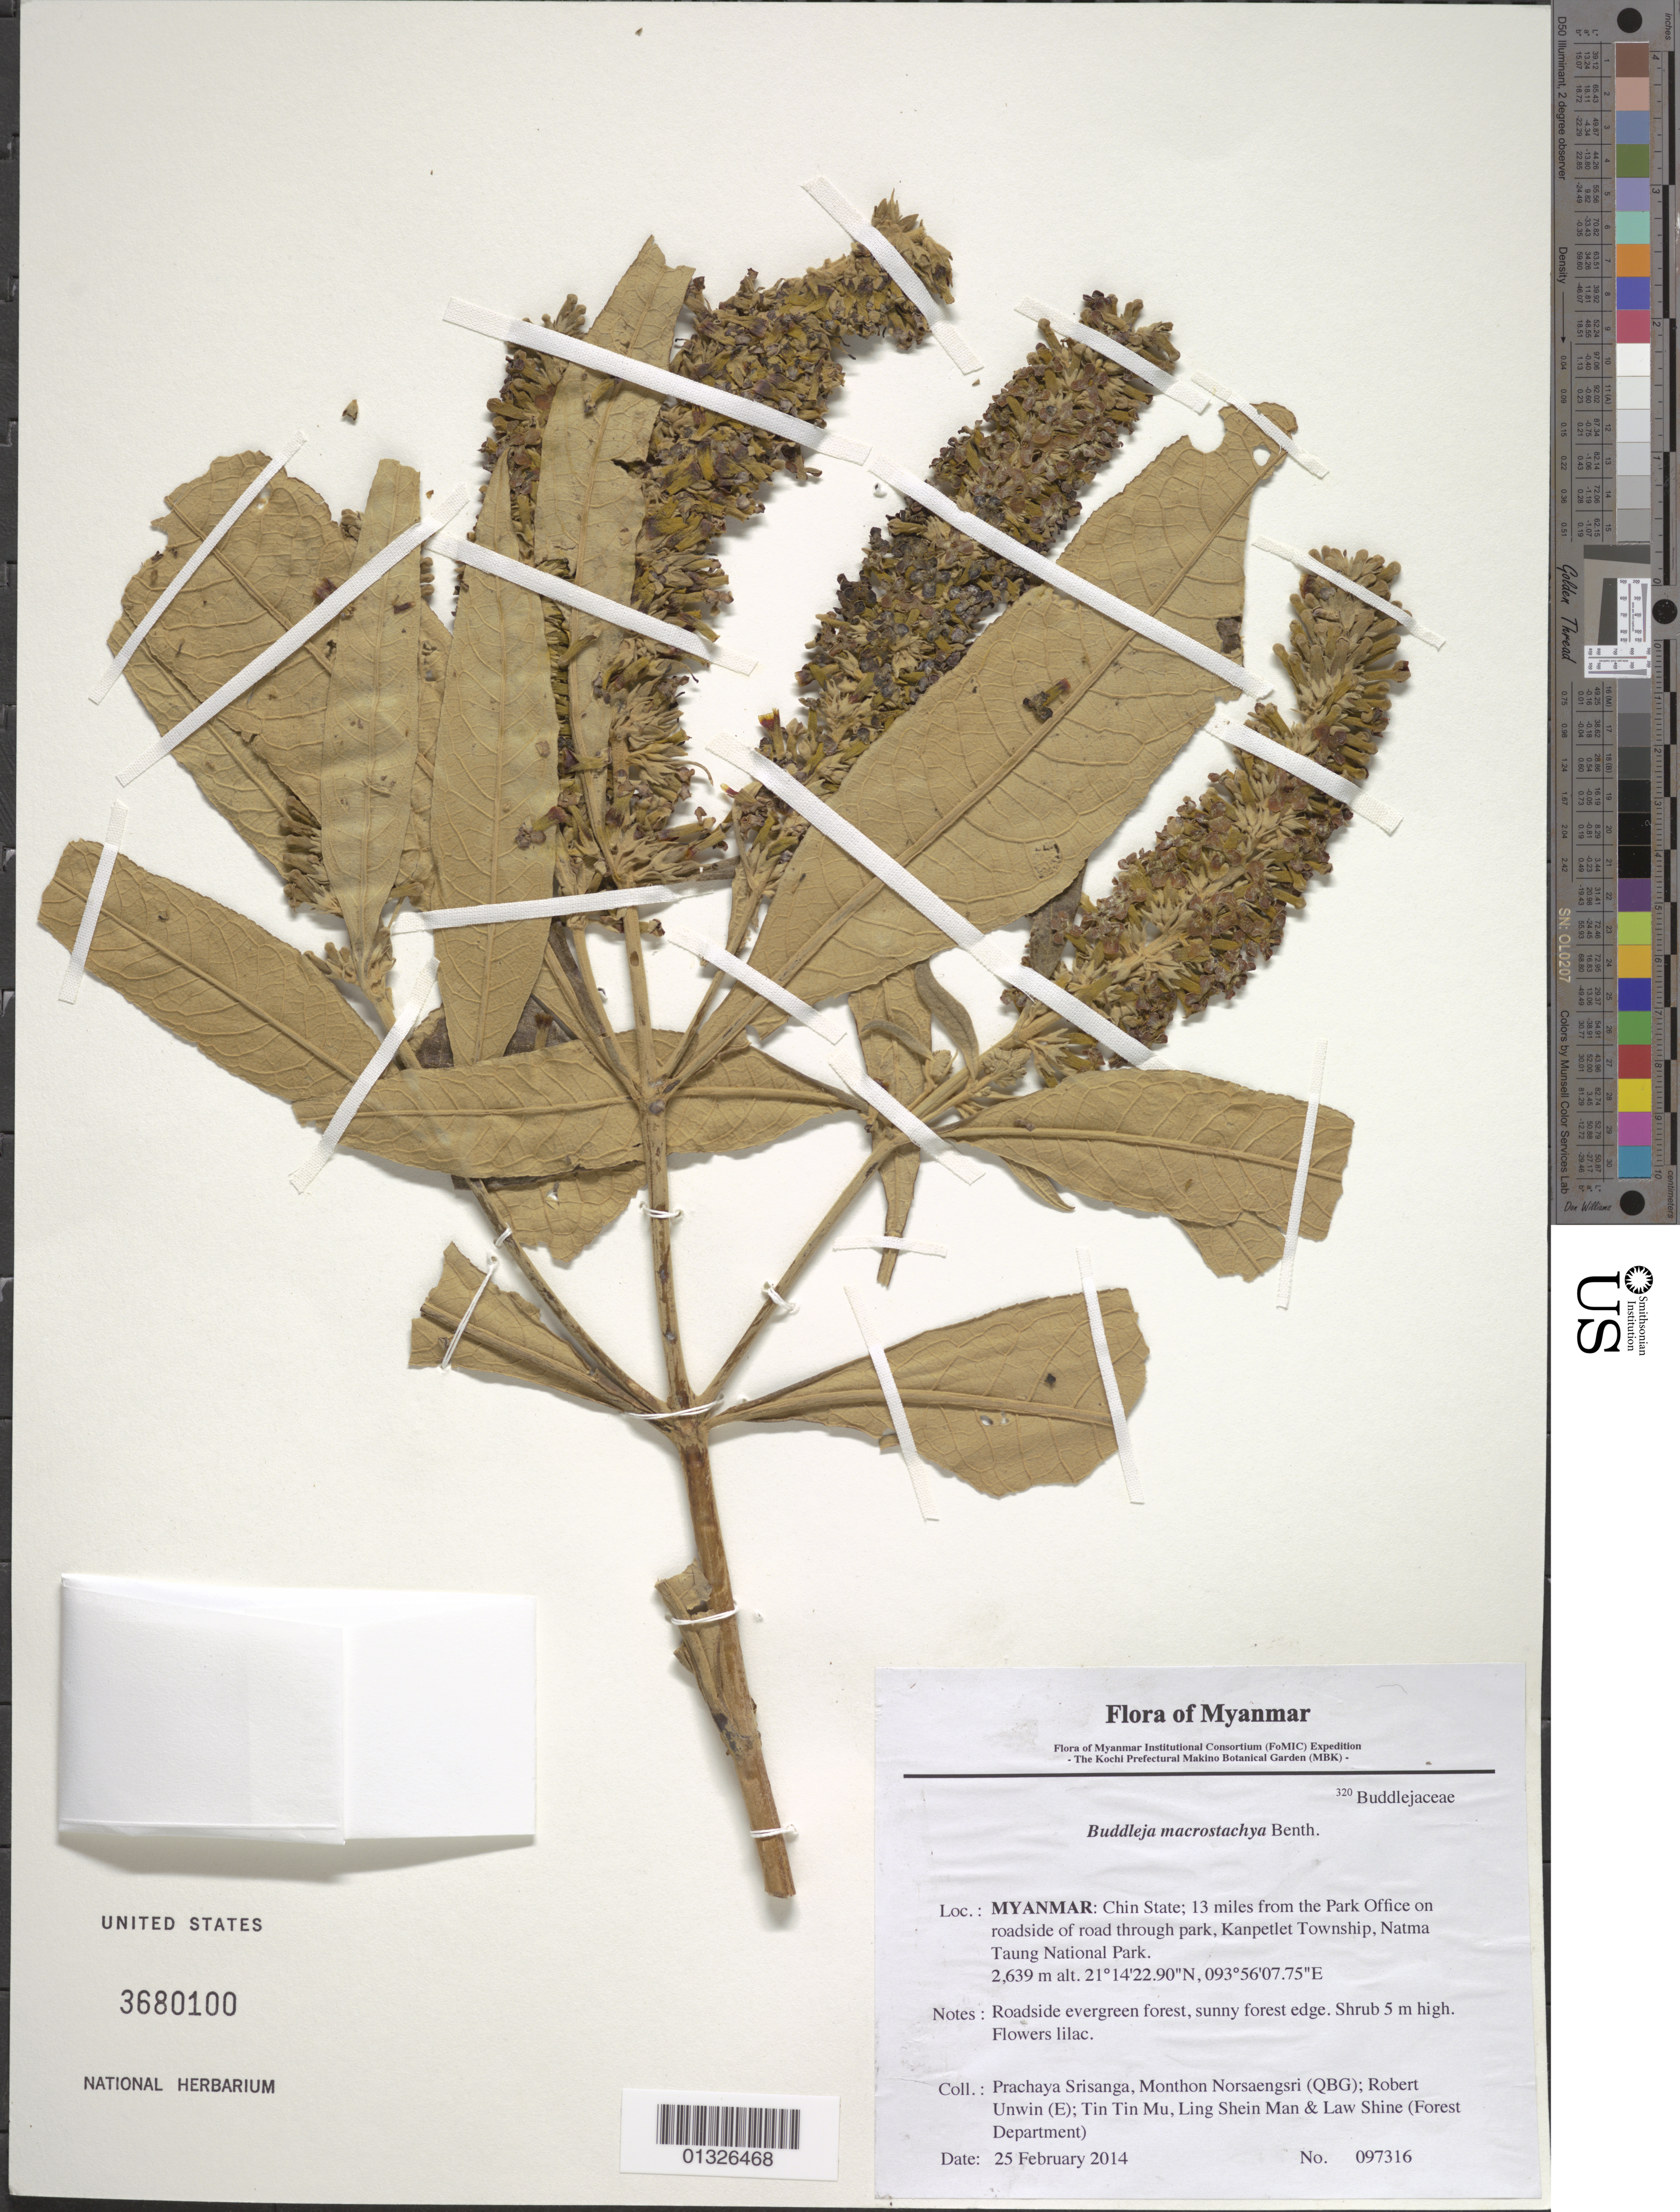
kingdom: Plantae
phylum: Tracheophyta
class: Magnoliopsida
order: Lamiales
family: Scrophulariaceae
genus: Buddleja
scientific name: Buddleja macrostachya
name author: Benth.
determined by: Fujikawa, Kazumi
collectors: P. Srisanga, M. Norsaengsri, R. Unwin, Tin Tin Mu, Ling Shein Man & L. Shine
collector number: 97316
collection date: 2014-02-25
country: Myanmar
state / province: Chin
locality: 13 miles from the Park Office on roadside of road through park, Kanpetlet Township, Natma Taung National Park.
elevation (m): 2639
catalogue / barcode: US 3680100